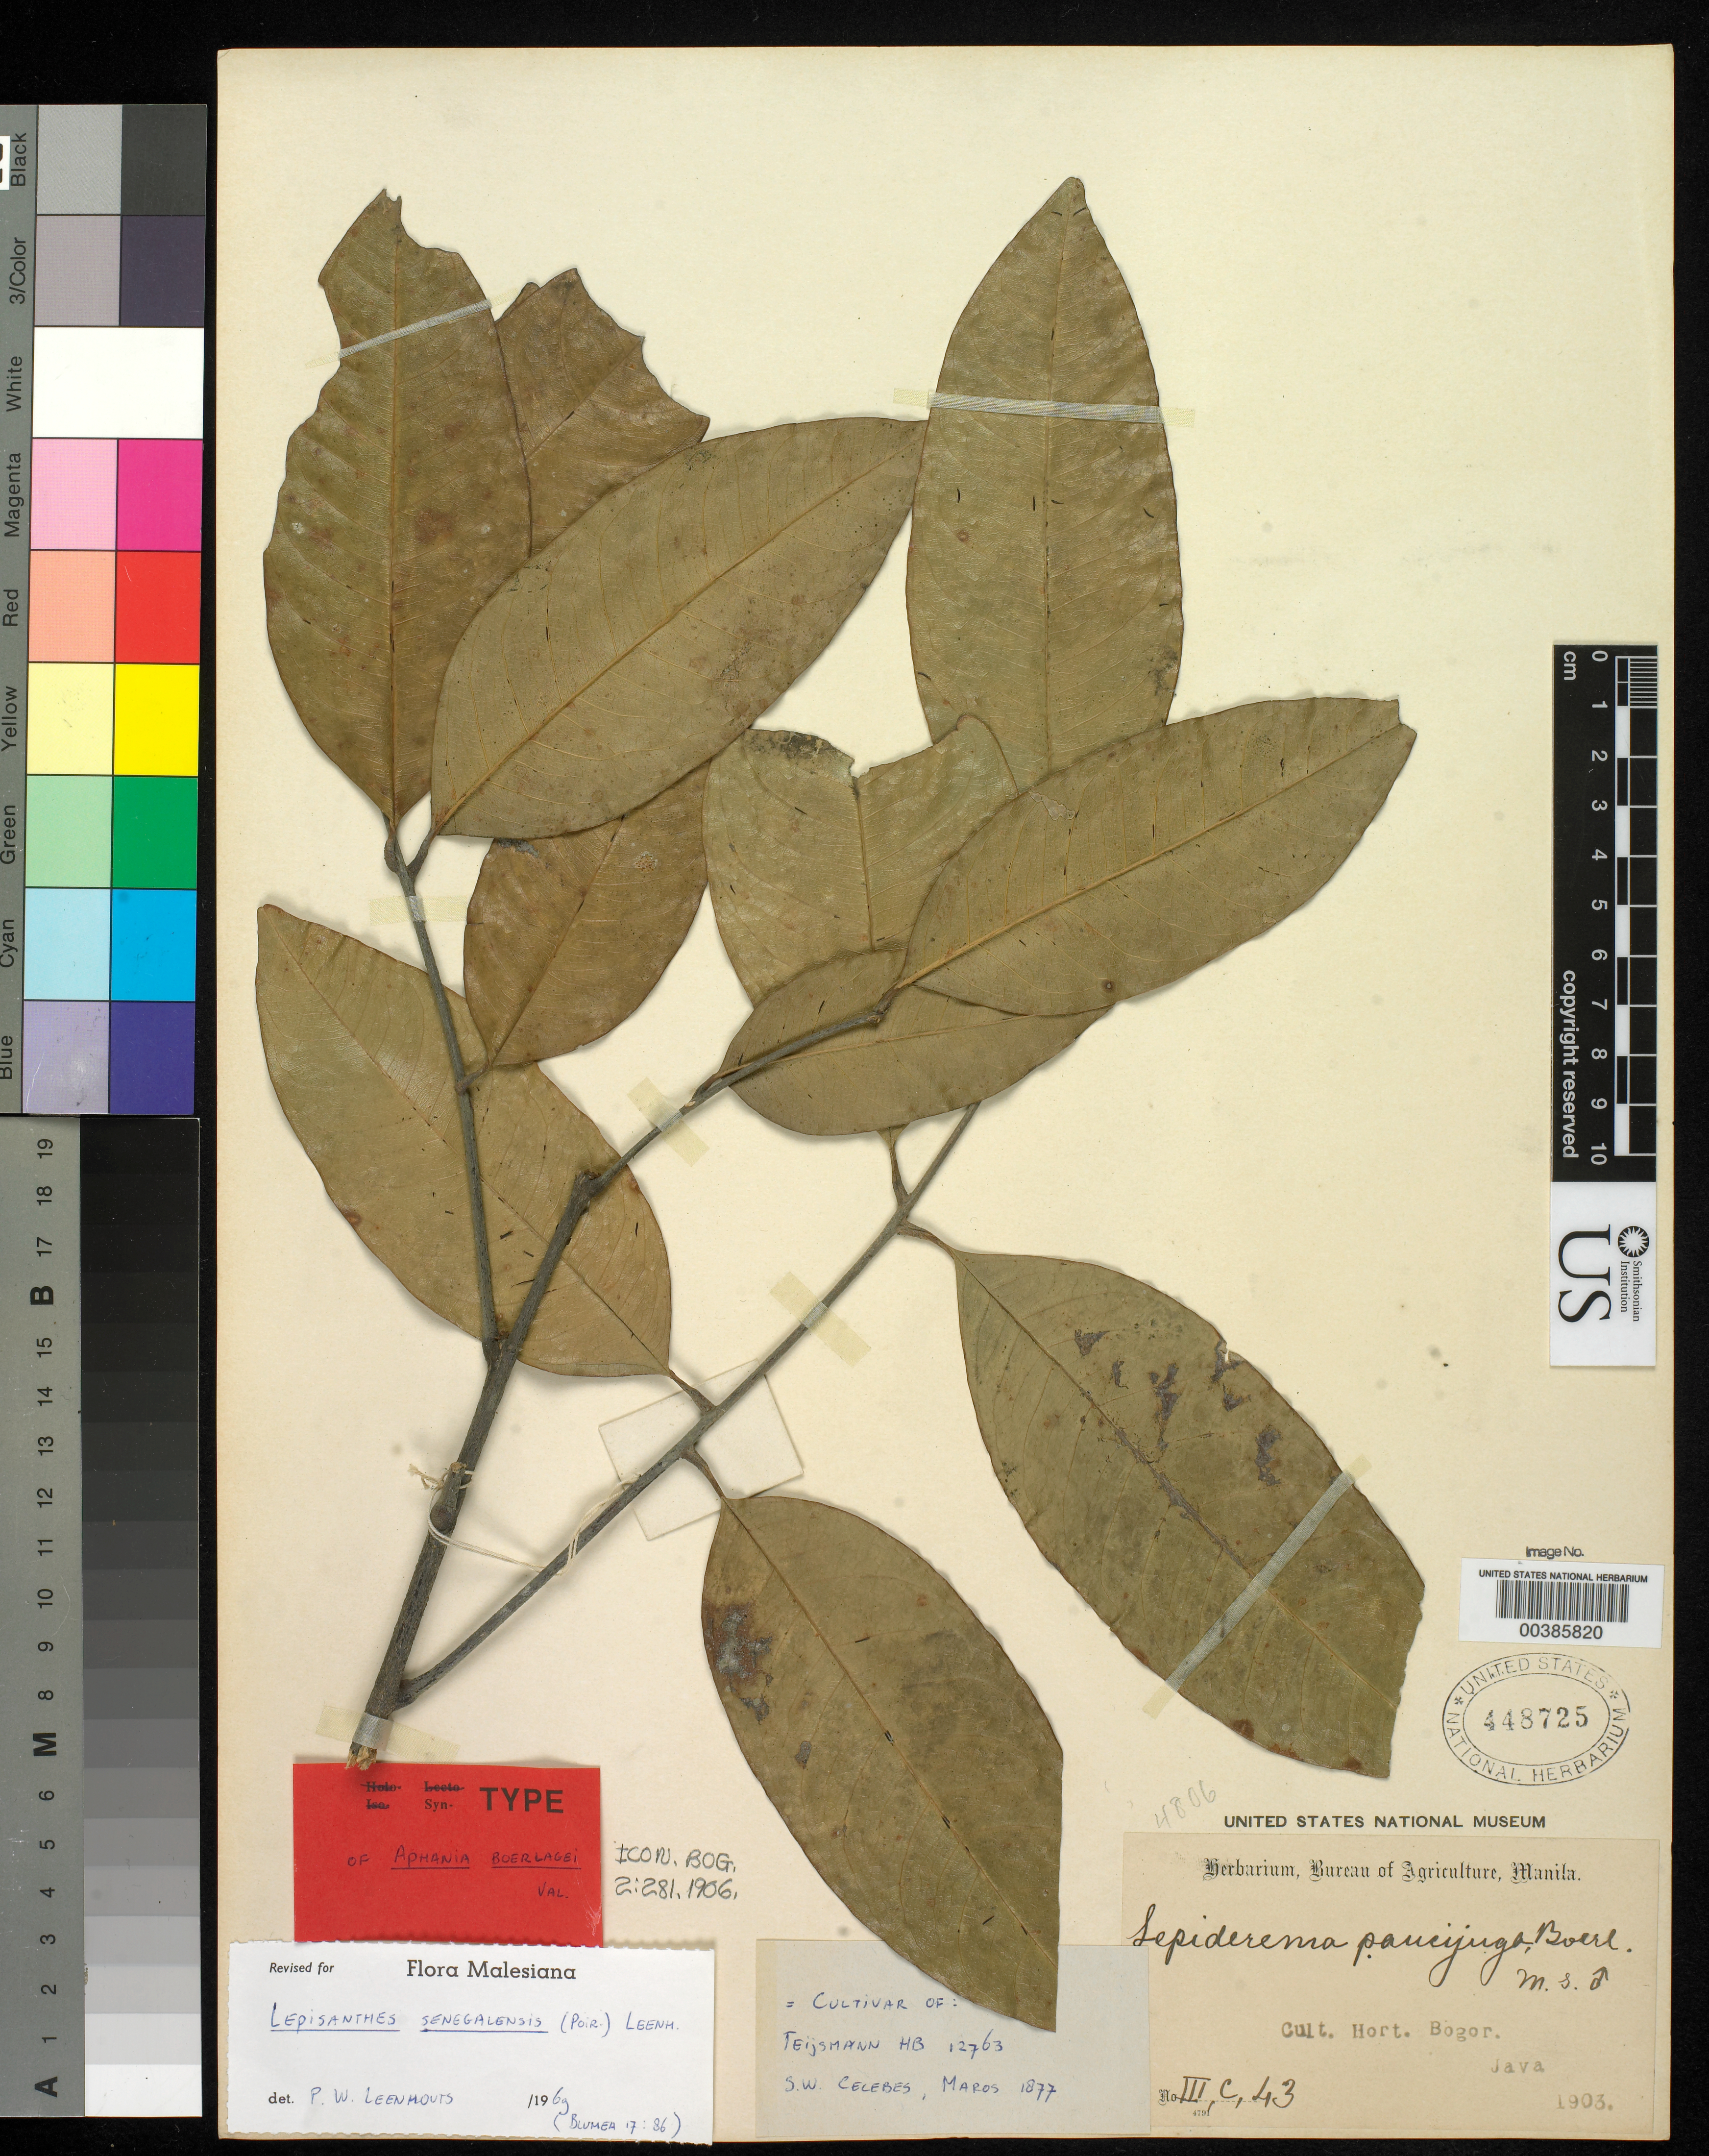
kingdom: Plantae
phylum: Tracheophyta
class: Magnoliopsida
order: Sapindales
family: Sapindaceae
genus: Aphania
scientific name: Aphania boerlagei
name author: Valeton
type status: Isosyntype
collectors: ex Hort. Bogor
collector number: III,C,43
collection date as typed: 1903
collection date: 1903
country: Indonesia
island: Java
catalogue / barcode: US 448725